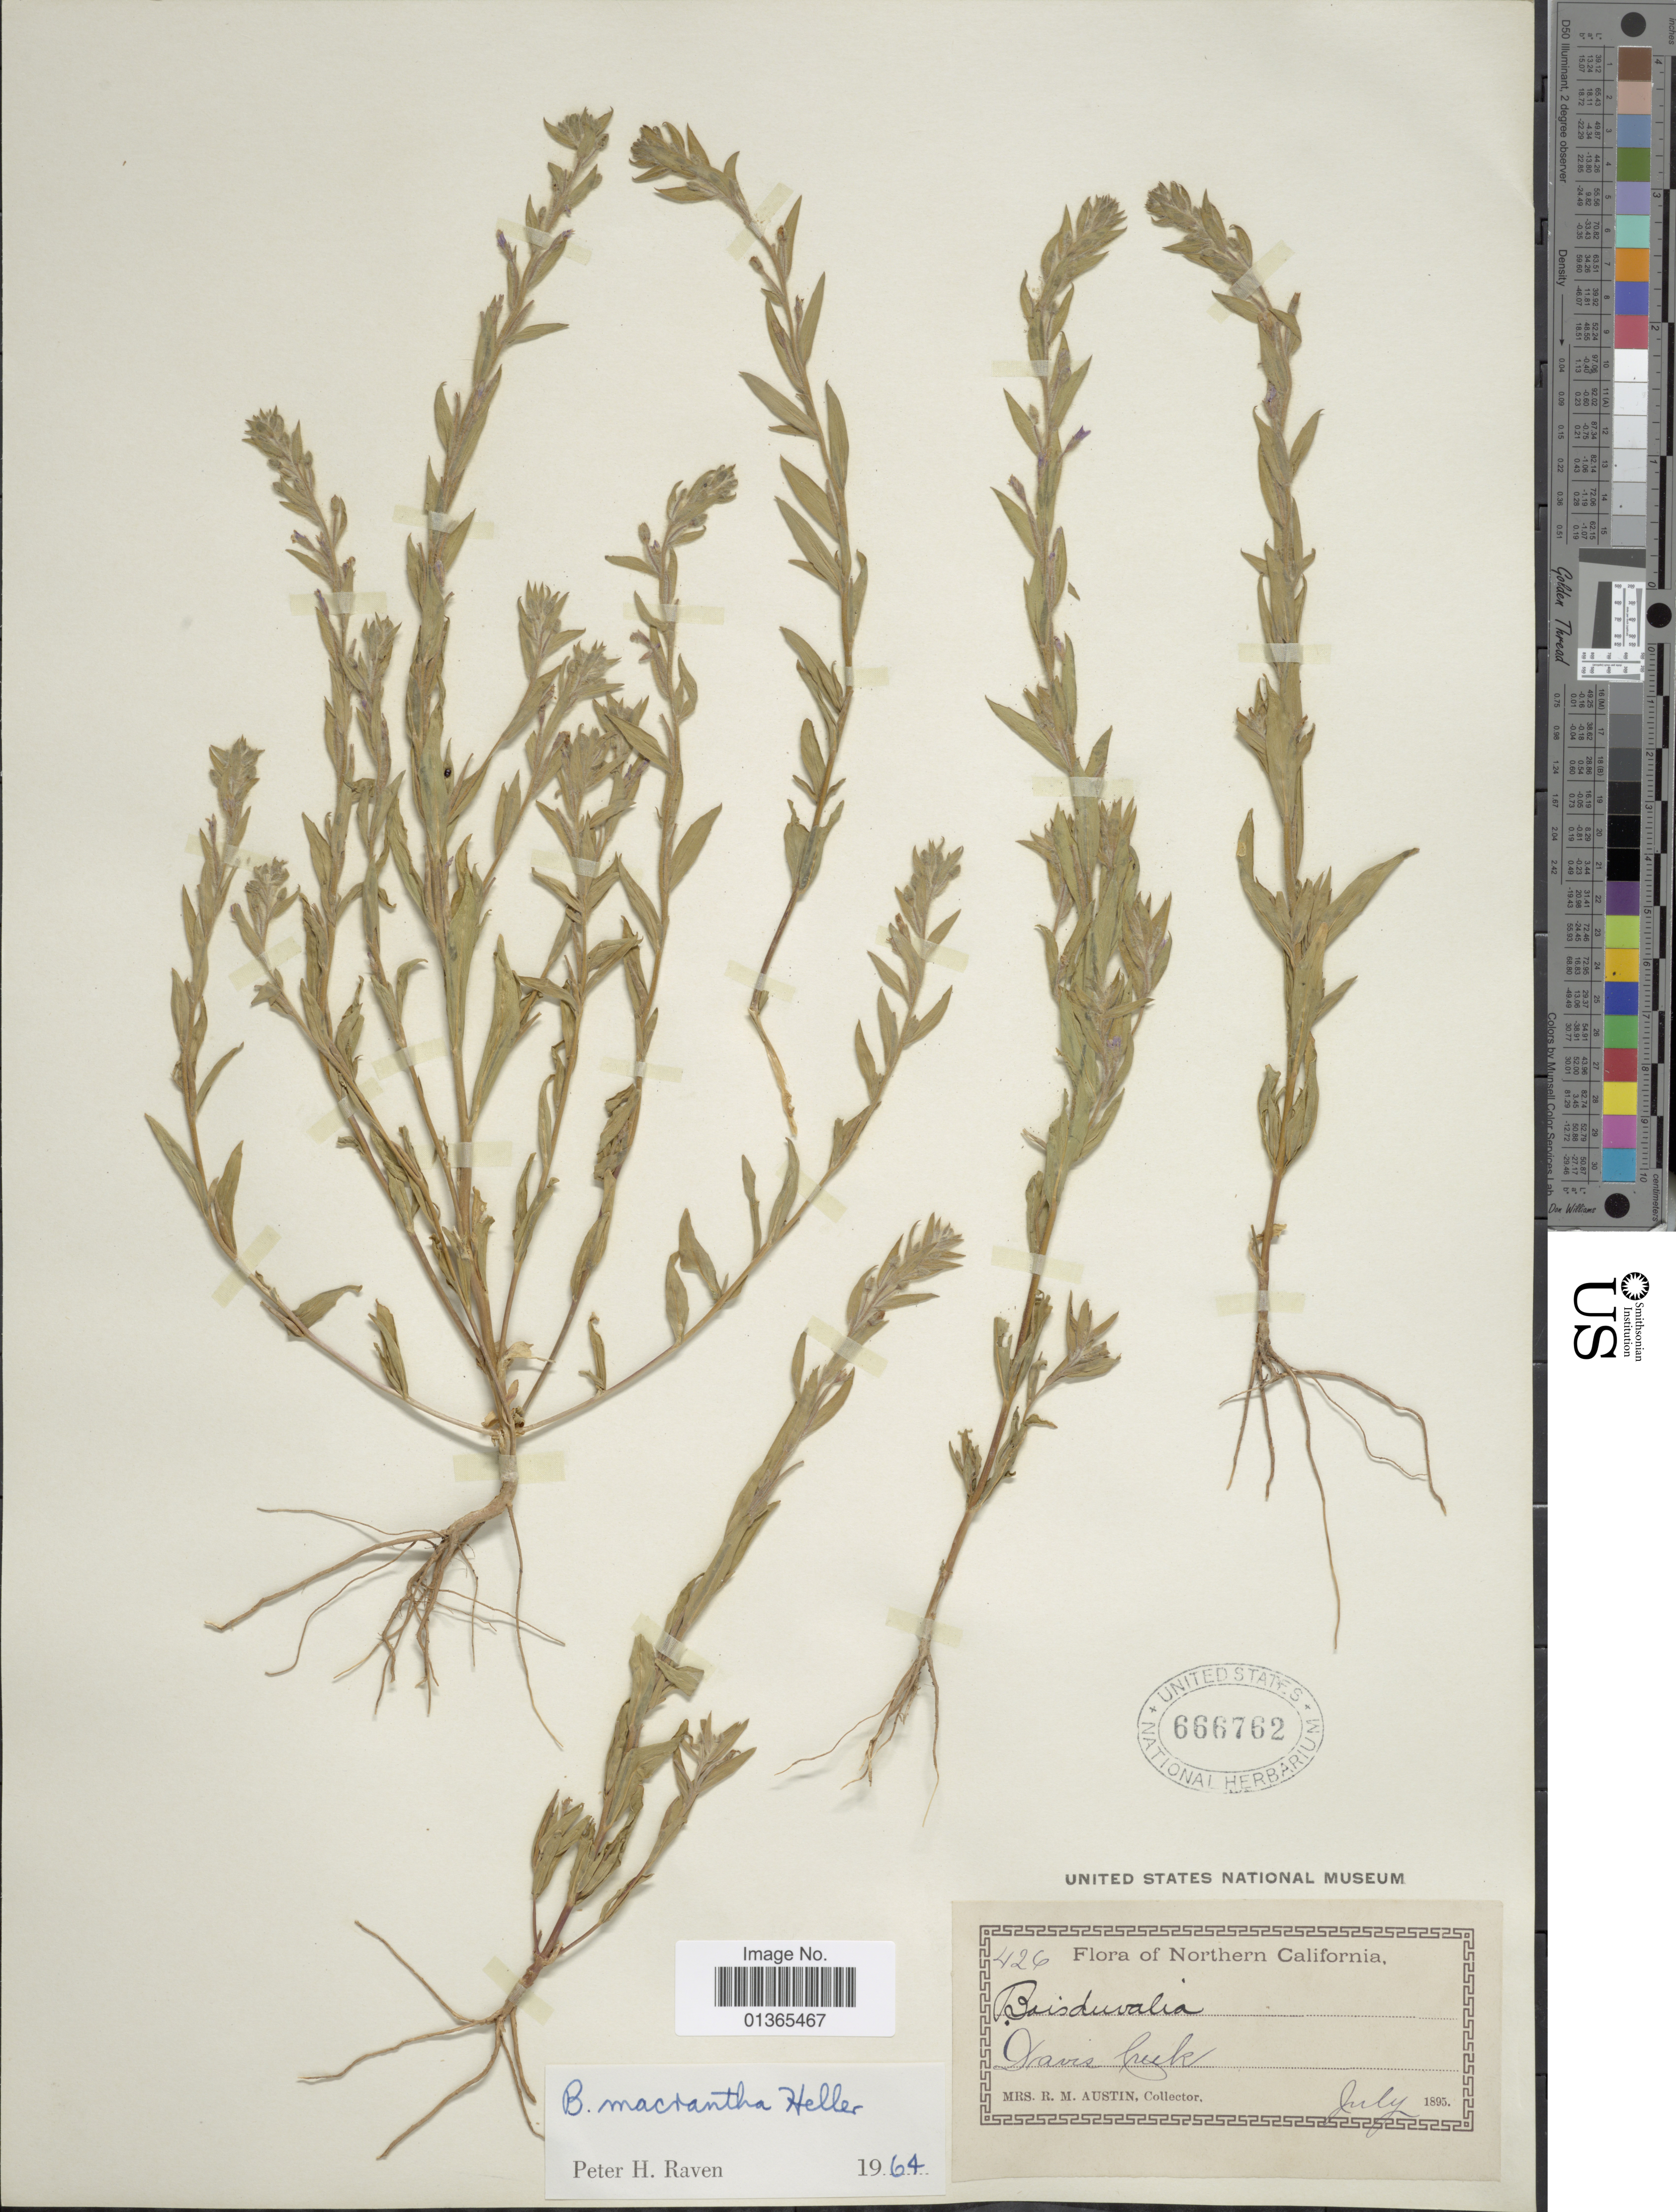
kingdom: Plantae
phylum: Tracheophyta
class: Magnoliopsida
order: Myrtales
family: Onagraceae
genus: Epilobium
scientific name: Epilobium pallidum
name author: (Eastw.) Hoch & P.H. Raven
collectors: R. Austin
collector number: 426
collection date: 1895-07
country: United States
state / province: California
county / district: Modoc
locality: Northern California. Davis Creek.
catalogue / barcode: US 666762